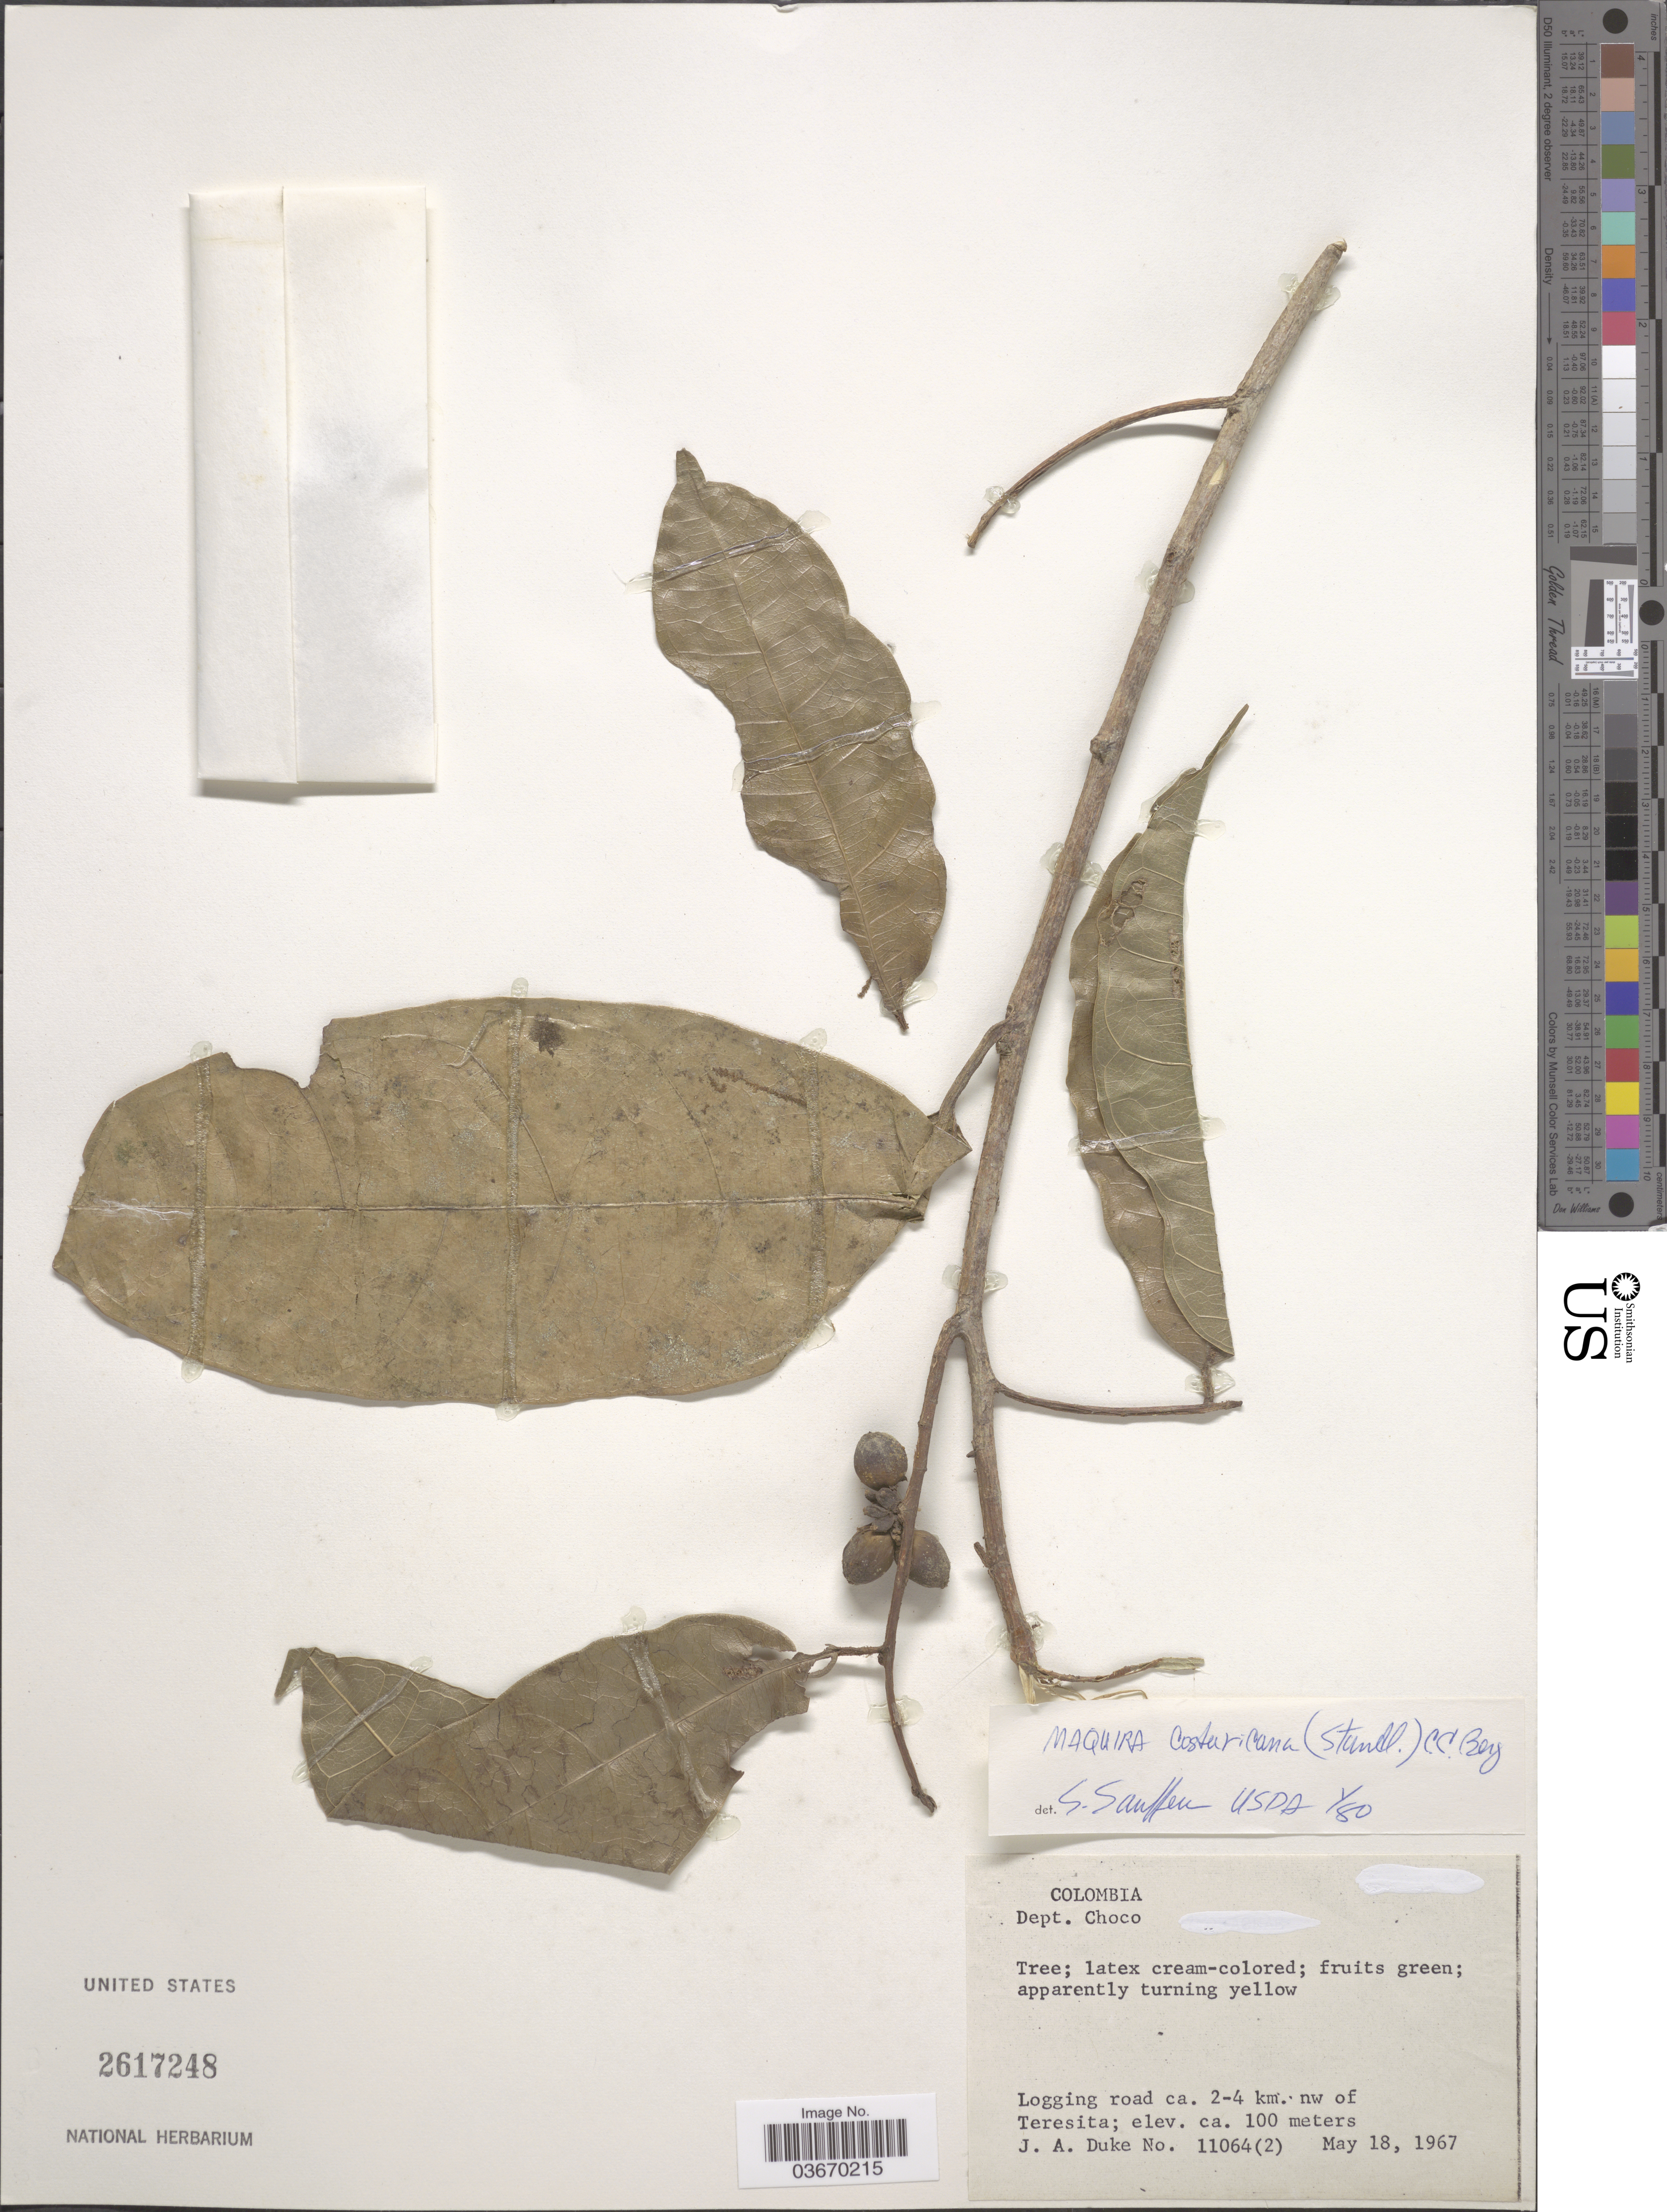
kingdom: Plantae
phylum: Tracheophyta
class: Magnoliopsida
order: Rosales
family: Moraceae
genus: Maquira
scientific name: Maquira costaricana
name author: (Standl.) C.C. Berg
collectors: J. A. Duke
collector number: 11064(2)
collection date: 1967-05-18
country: Colombia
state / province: Chocó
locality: Dept. Choco. Logging road ca. 2-4 km. nw of Teresita.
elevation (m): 100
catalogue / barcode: US 2617248